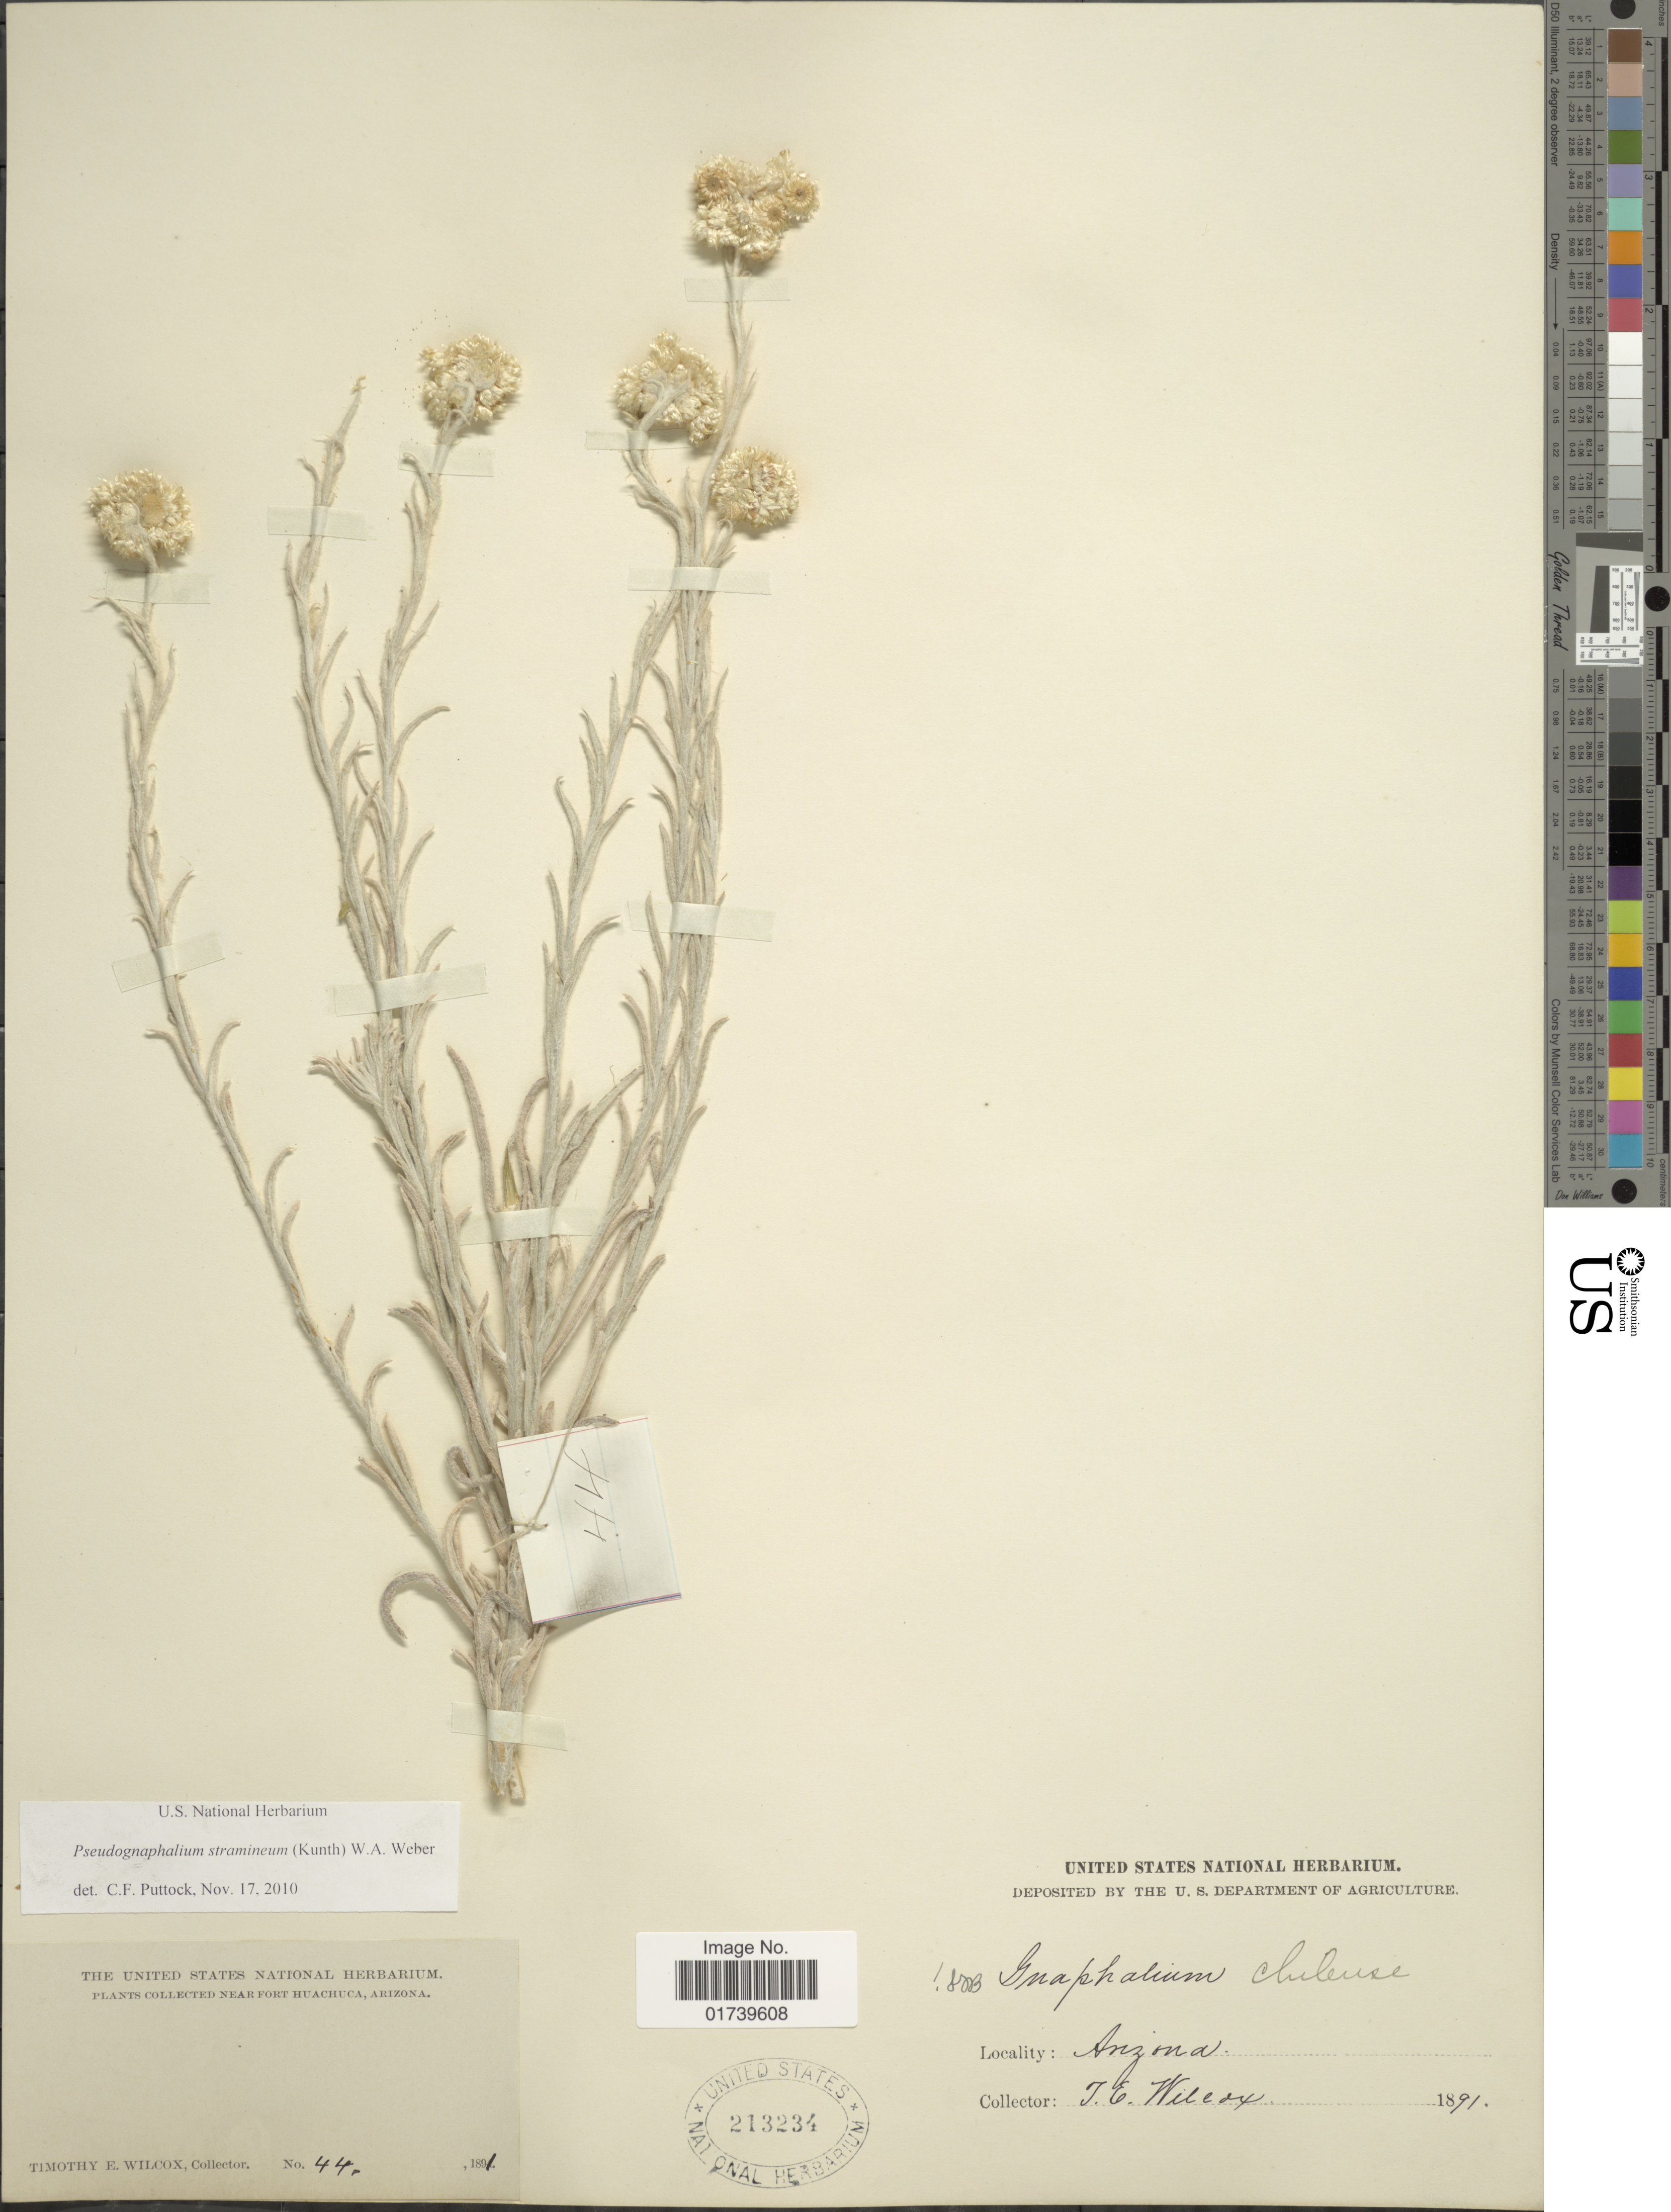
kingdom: Plantae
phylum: Tracheophyta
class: Magnoliopsida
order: Asterales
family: Asteraceae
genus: Pseudognaphalium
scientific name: Pseudognaphalium stramineum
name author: (Kunth) Anderb.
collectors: T. E. Wilcox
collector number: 44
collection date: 1891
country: United States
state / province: Arizona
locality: Near Huachuca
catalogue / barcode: US 213234